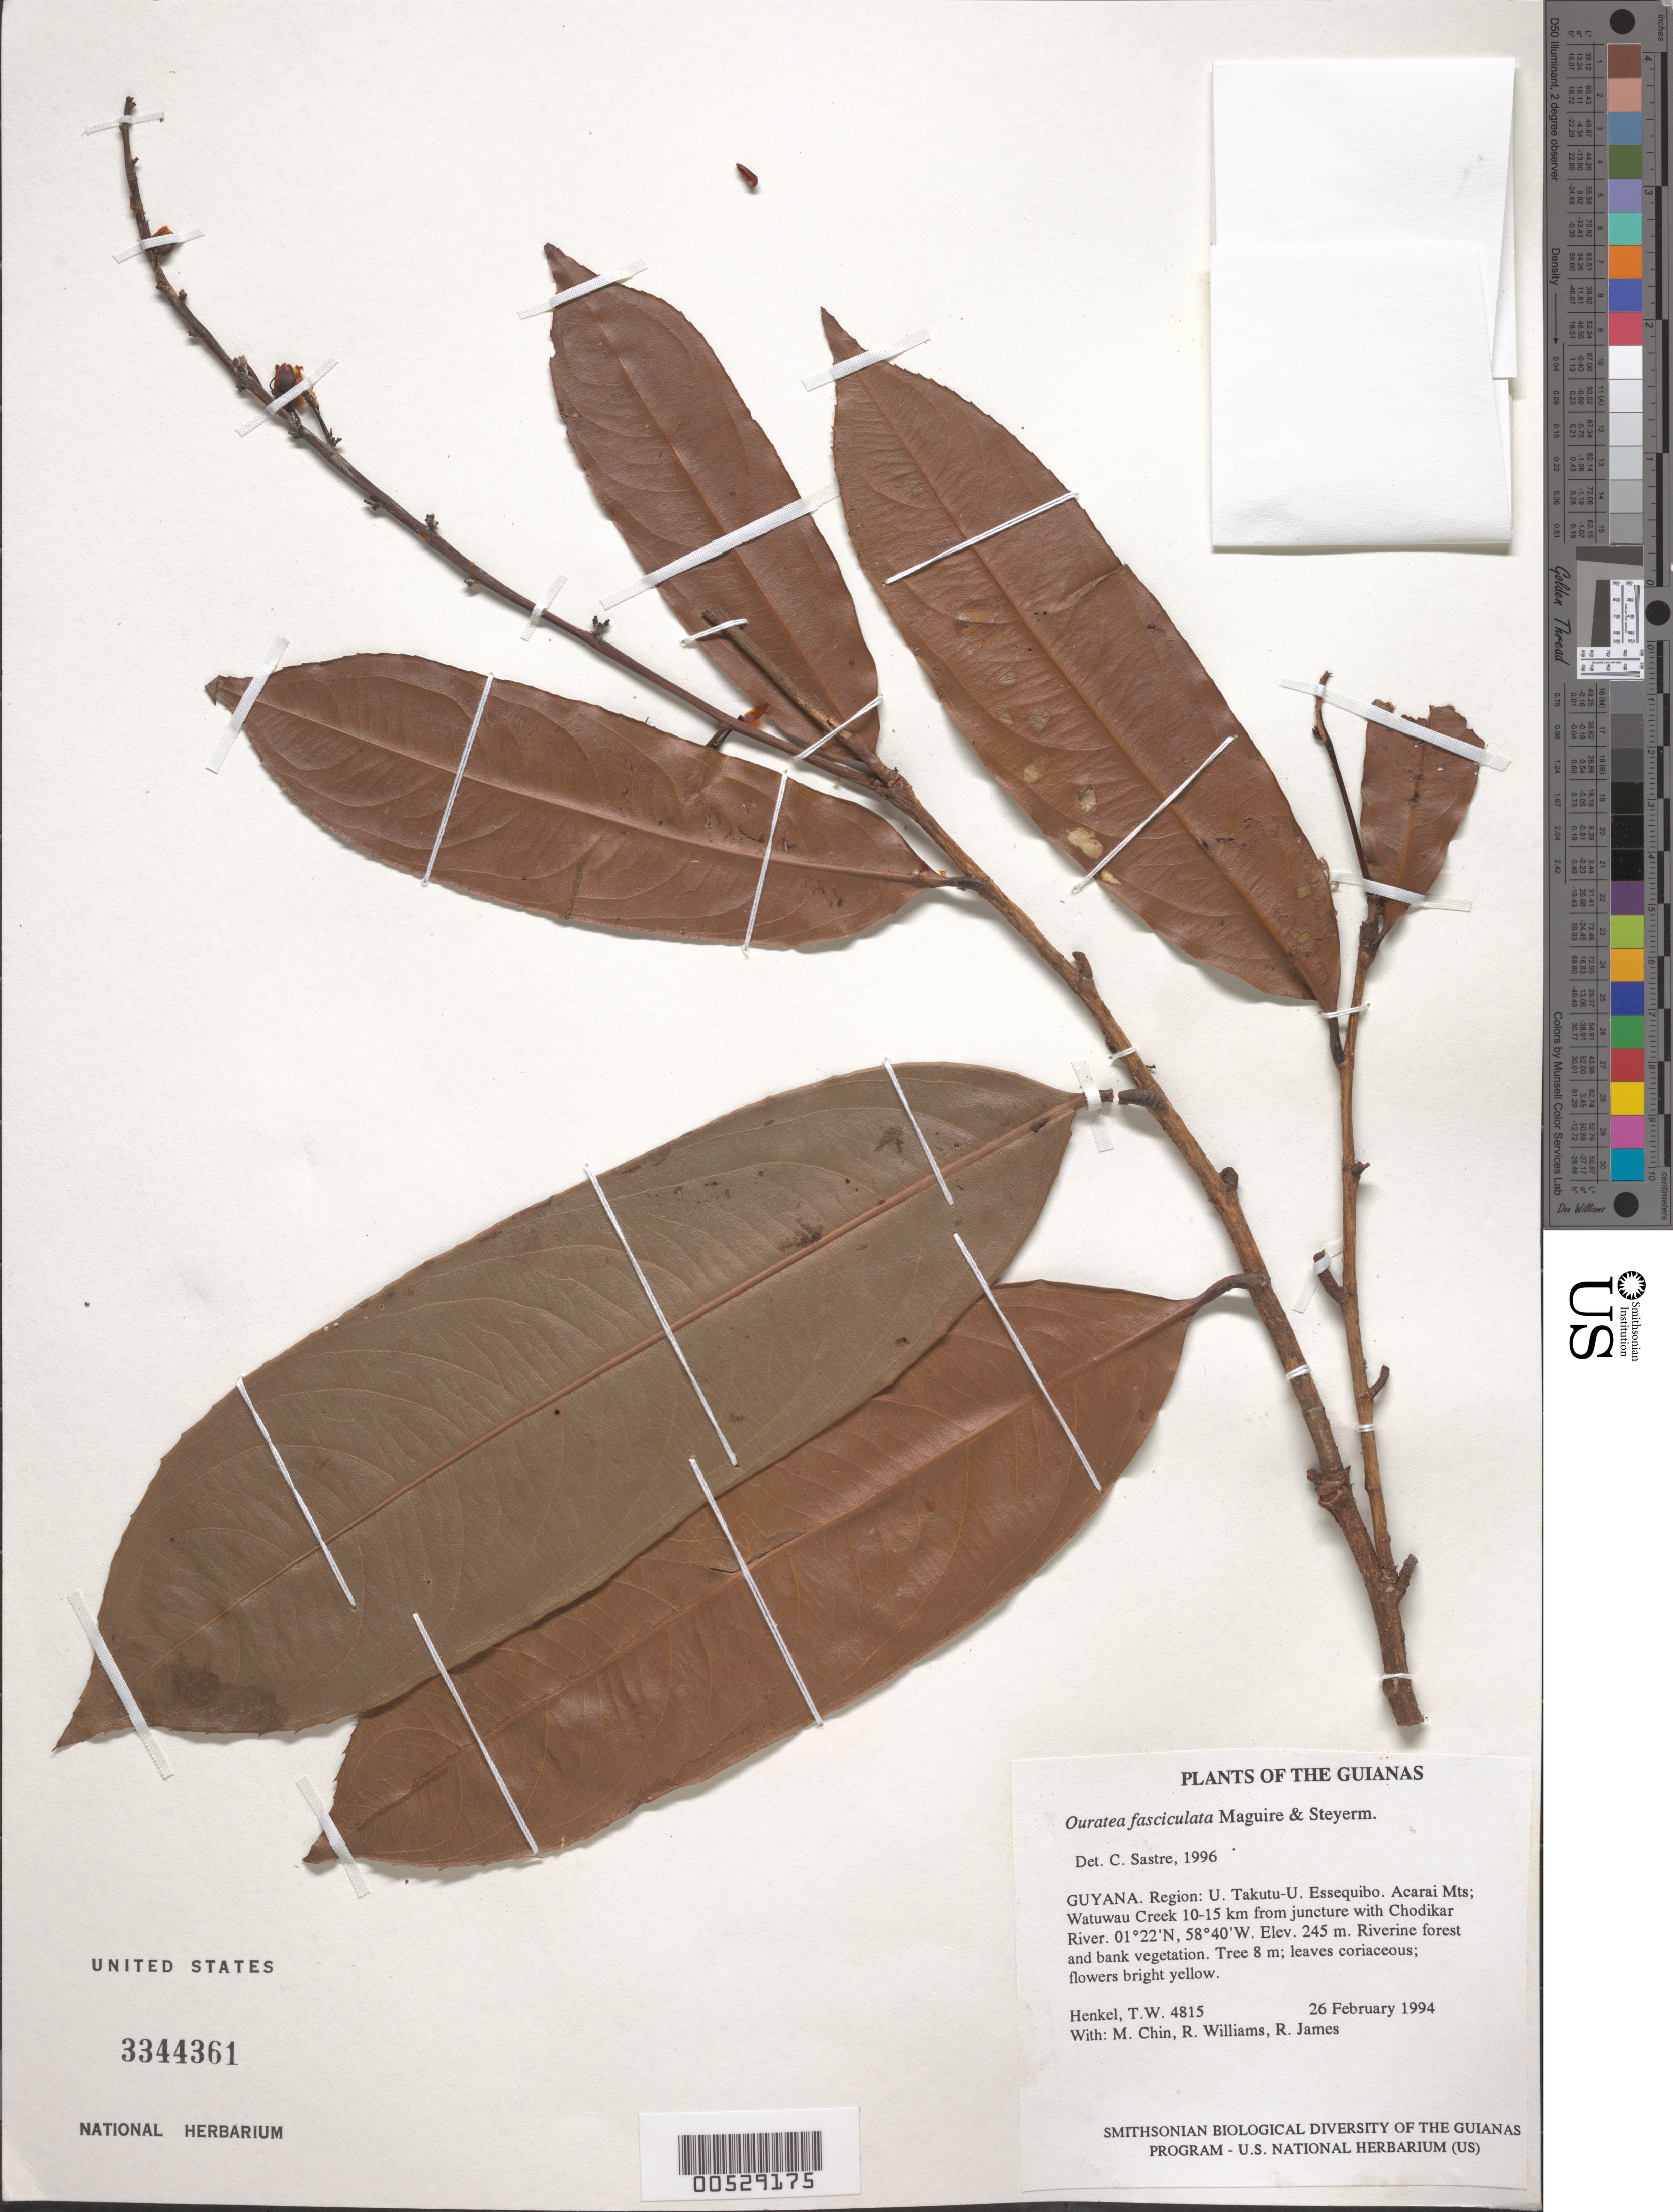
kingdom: Plantae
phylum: Tracheophyta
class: Magnoliopsida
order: Malpighiales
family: Ochnaceae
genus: Ouratea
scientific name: Ouratea fasciculata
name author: Maguire & Steyerm.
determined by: Sastre, C. H. L.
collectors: T. Henkel, M. Chin, R. Williams & R. James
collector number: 4815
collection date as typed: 26 February 1994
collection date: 1994-02-26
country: Guyana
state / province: U. Takutu-U. Essequibo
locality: Acarai Mts; Watuwau Creek 10-15 km from juncture with Chodikar River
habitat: Riverine forest and bank vegetation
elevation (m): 245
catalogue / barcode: US 3344361